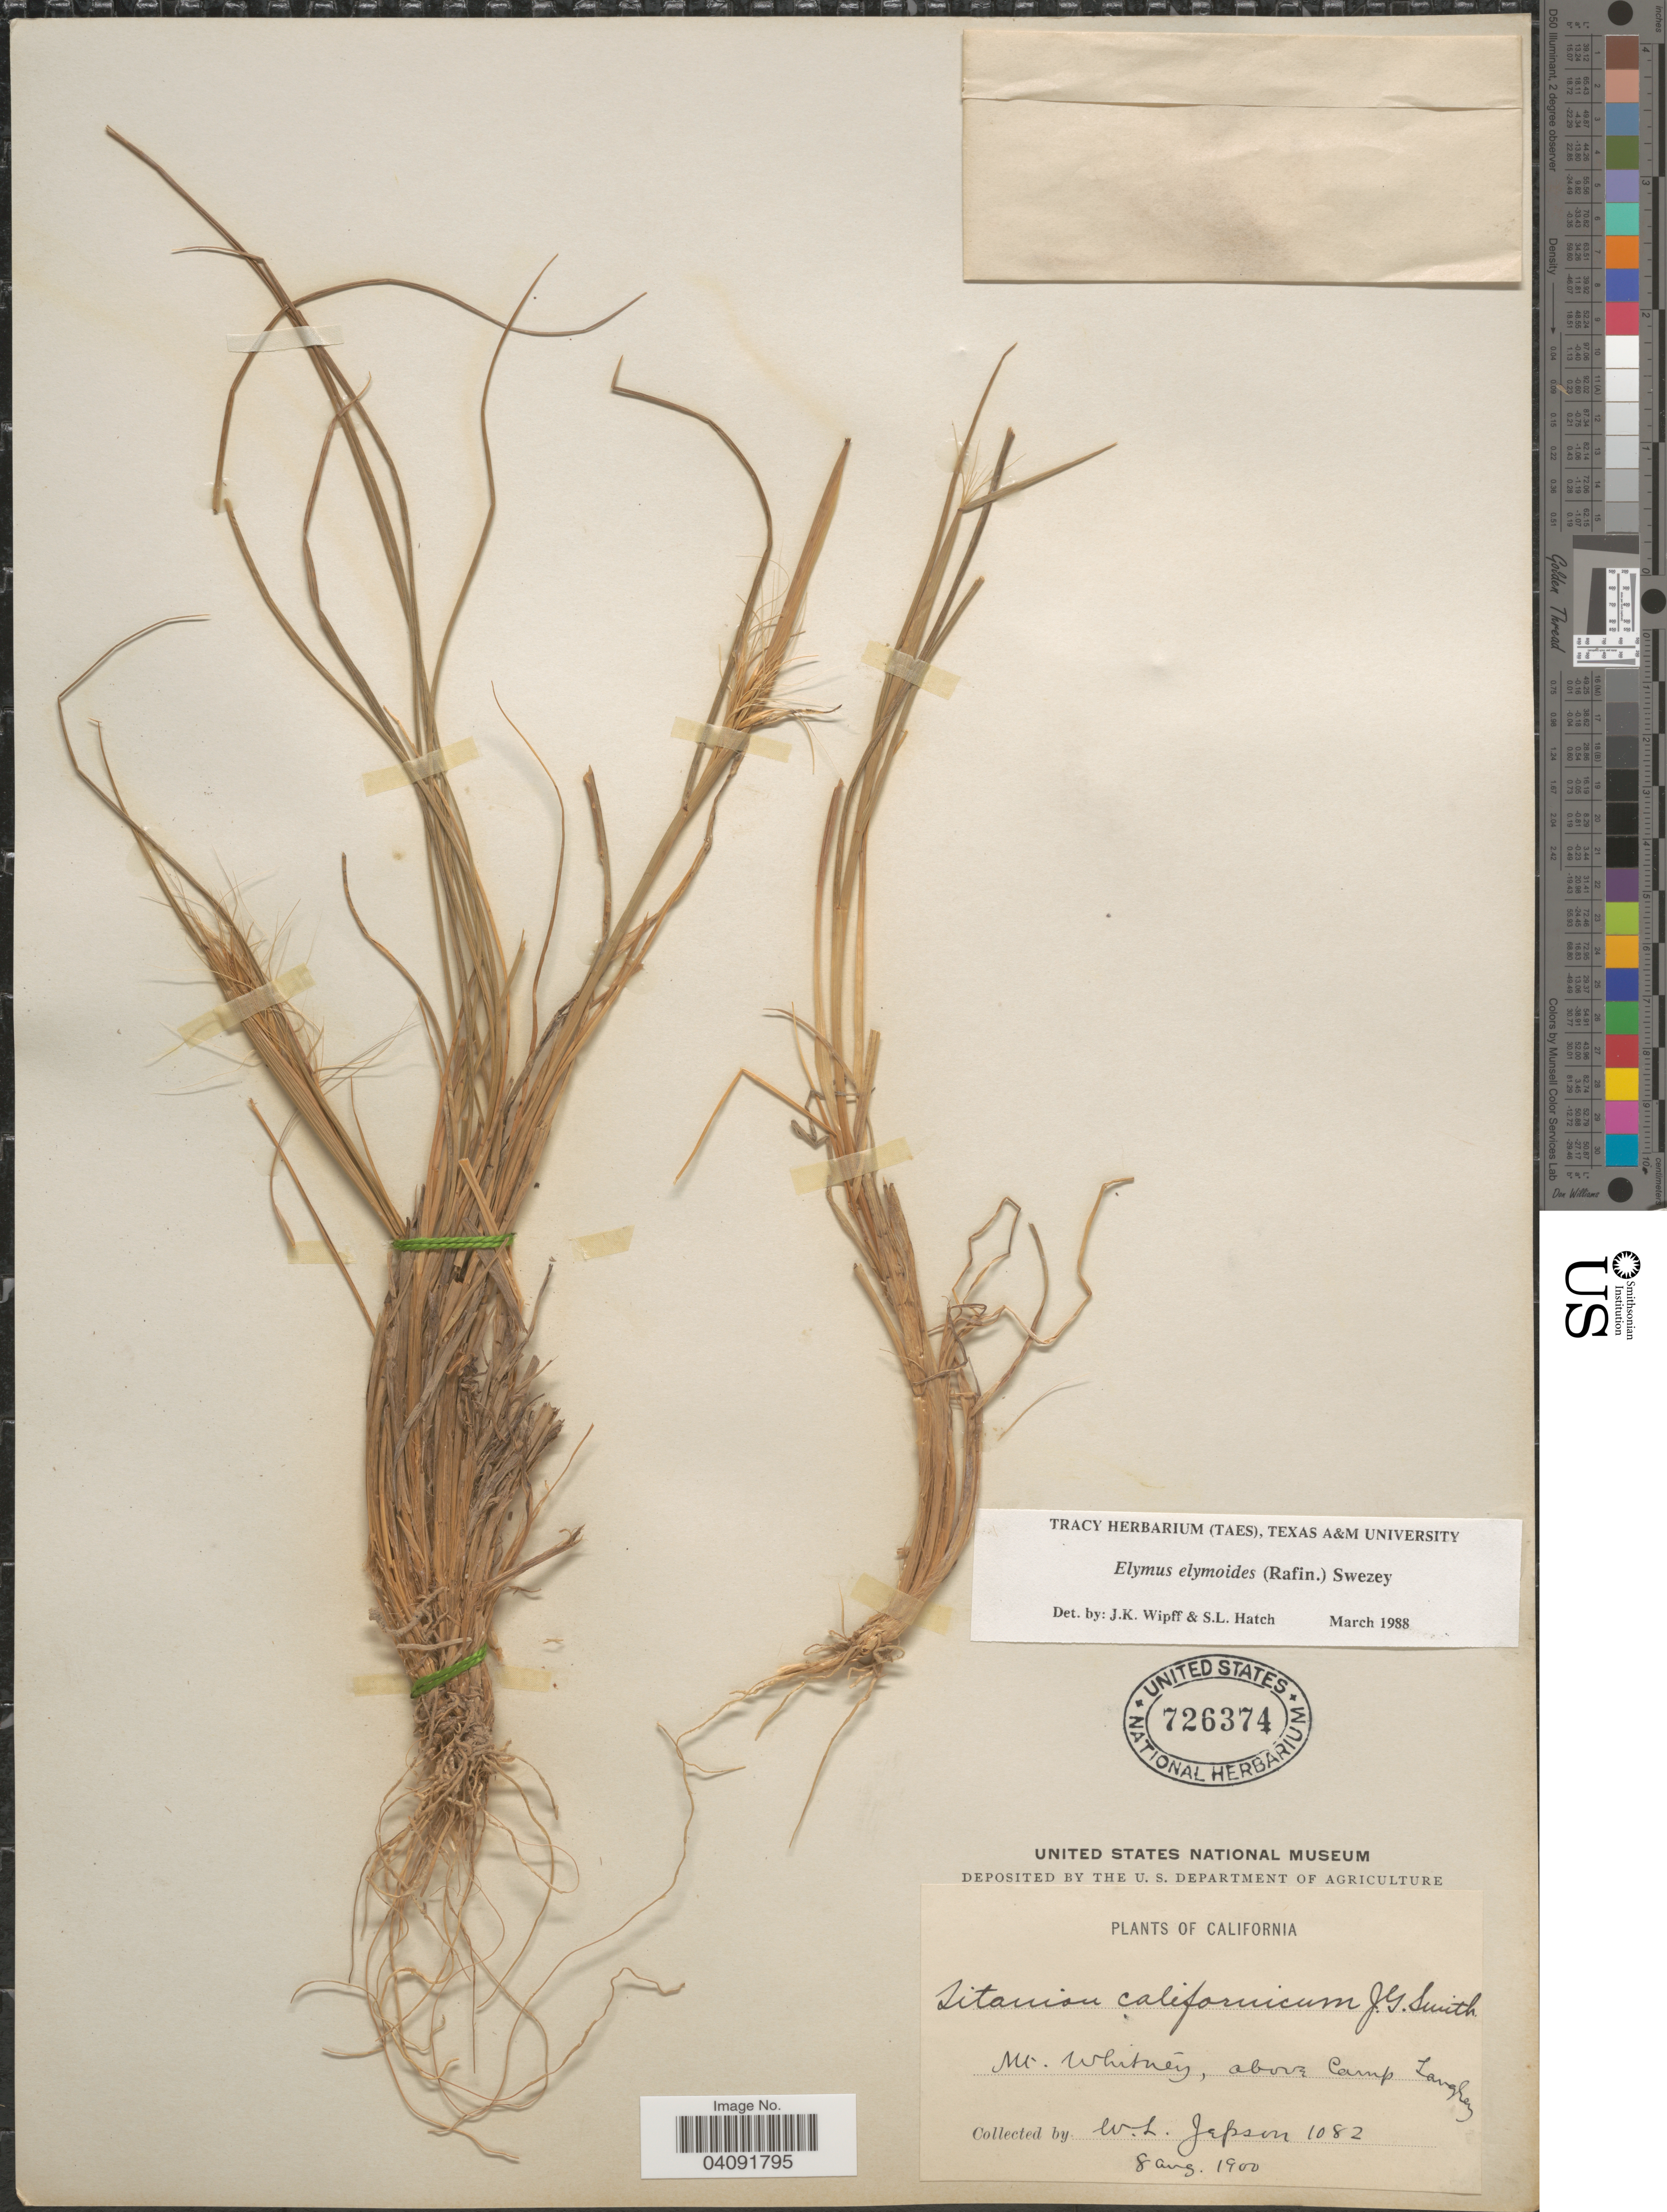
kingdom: Plantae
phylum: Tracheophyta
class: Liliopsida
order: Poales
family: Poaceae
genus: Elymus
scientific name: Elymus elymoides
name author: (Raf.) Swezey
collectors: W. L. Jepson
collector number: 1082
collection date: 1900-08-08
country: United States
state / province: California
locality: Mt. Whitney, above Camp Langley.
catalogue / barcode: US 726374